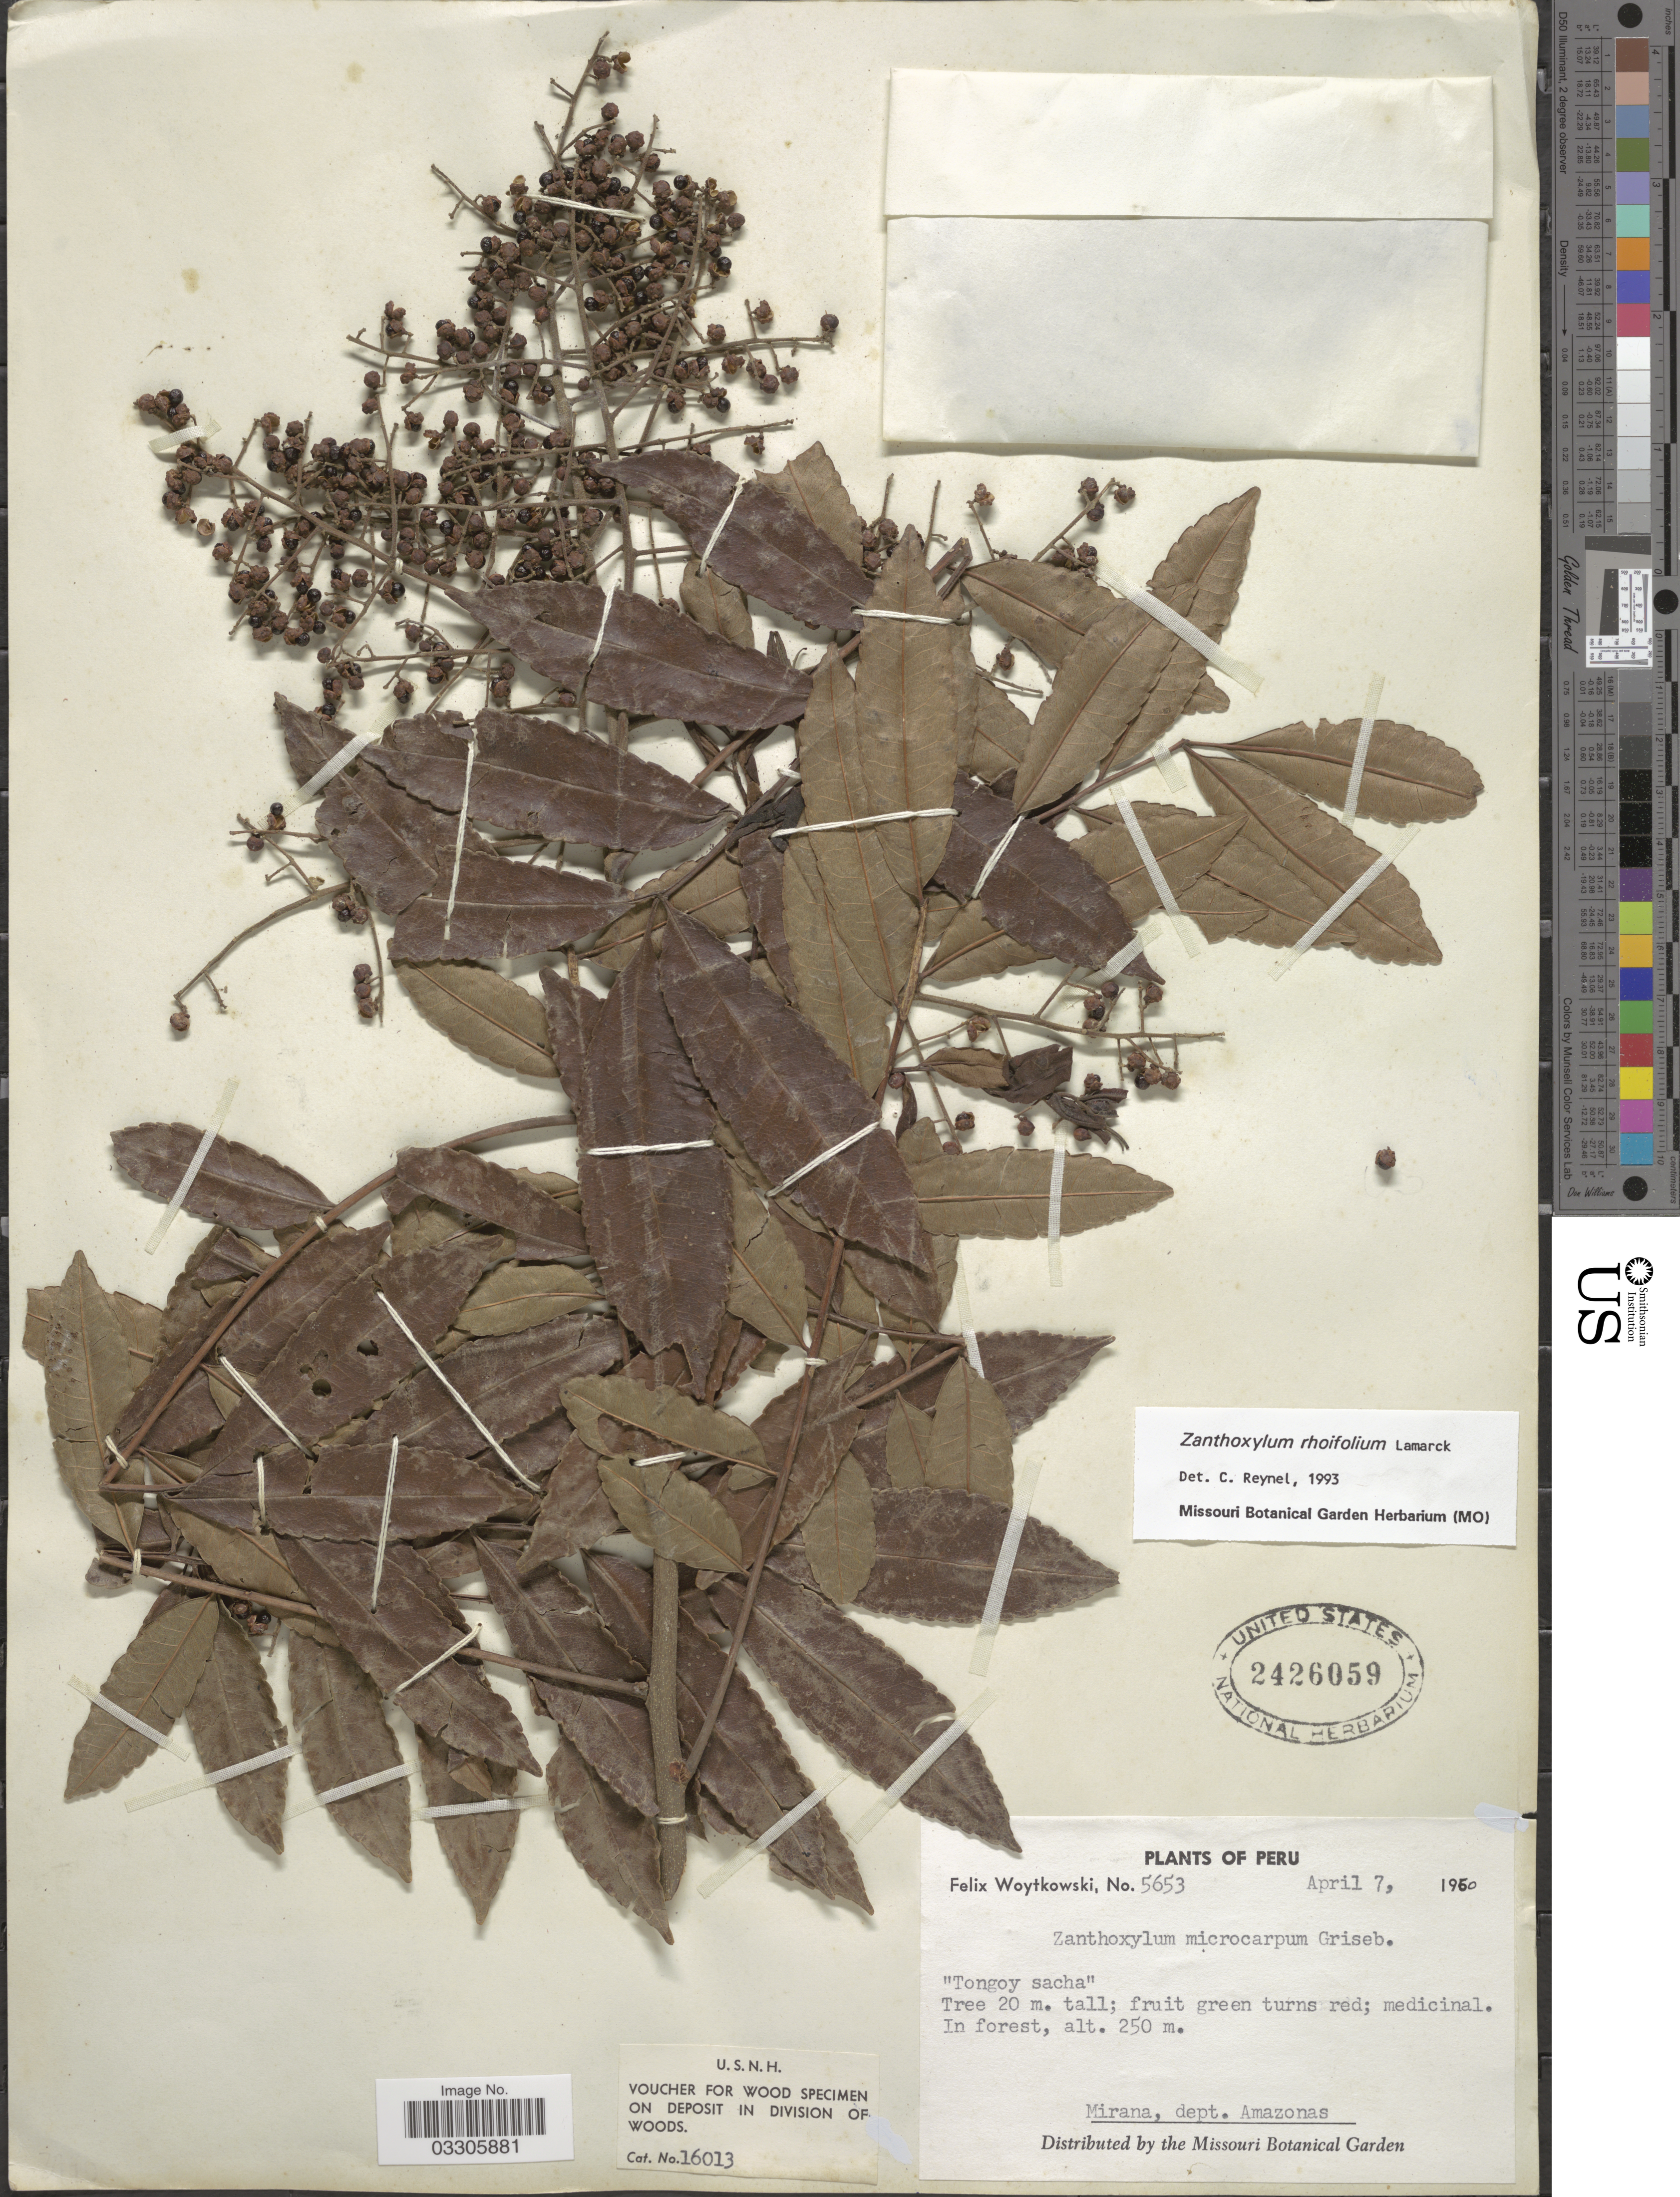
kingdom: Plantae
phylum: Tracheophyta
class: Magnoliopsida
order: Sapindales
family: Rutaceae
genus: Zanthoxylum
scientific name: Zanthoxylum rhoifolium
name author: Lam.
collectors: F. Woytkowski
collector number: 5653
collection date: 1950-04-07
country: Peru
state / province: Amazonas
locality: Mirana, dept. Amazonas.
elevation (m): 250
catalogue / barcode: US 2426059